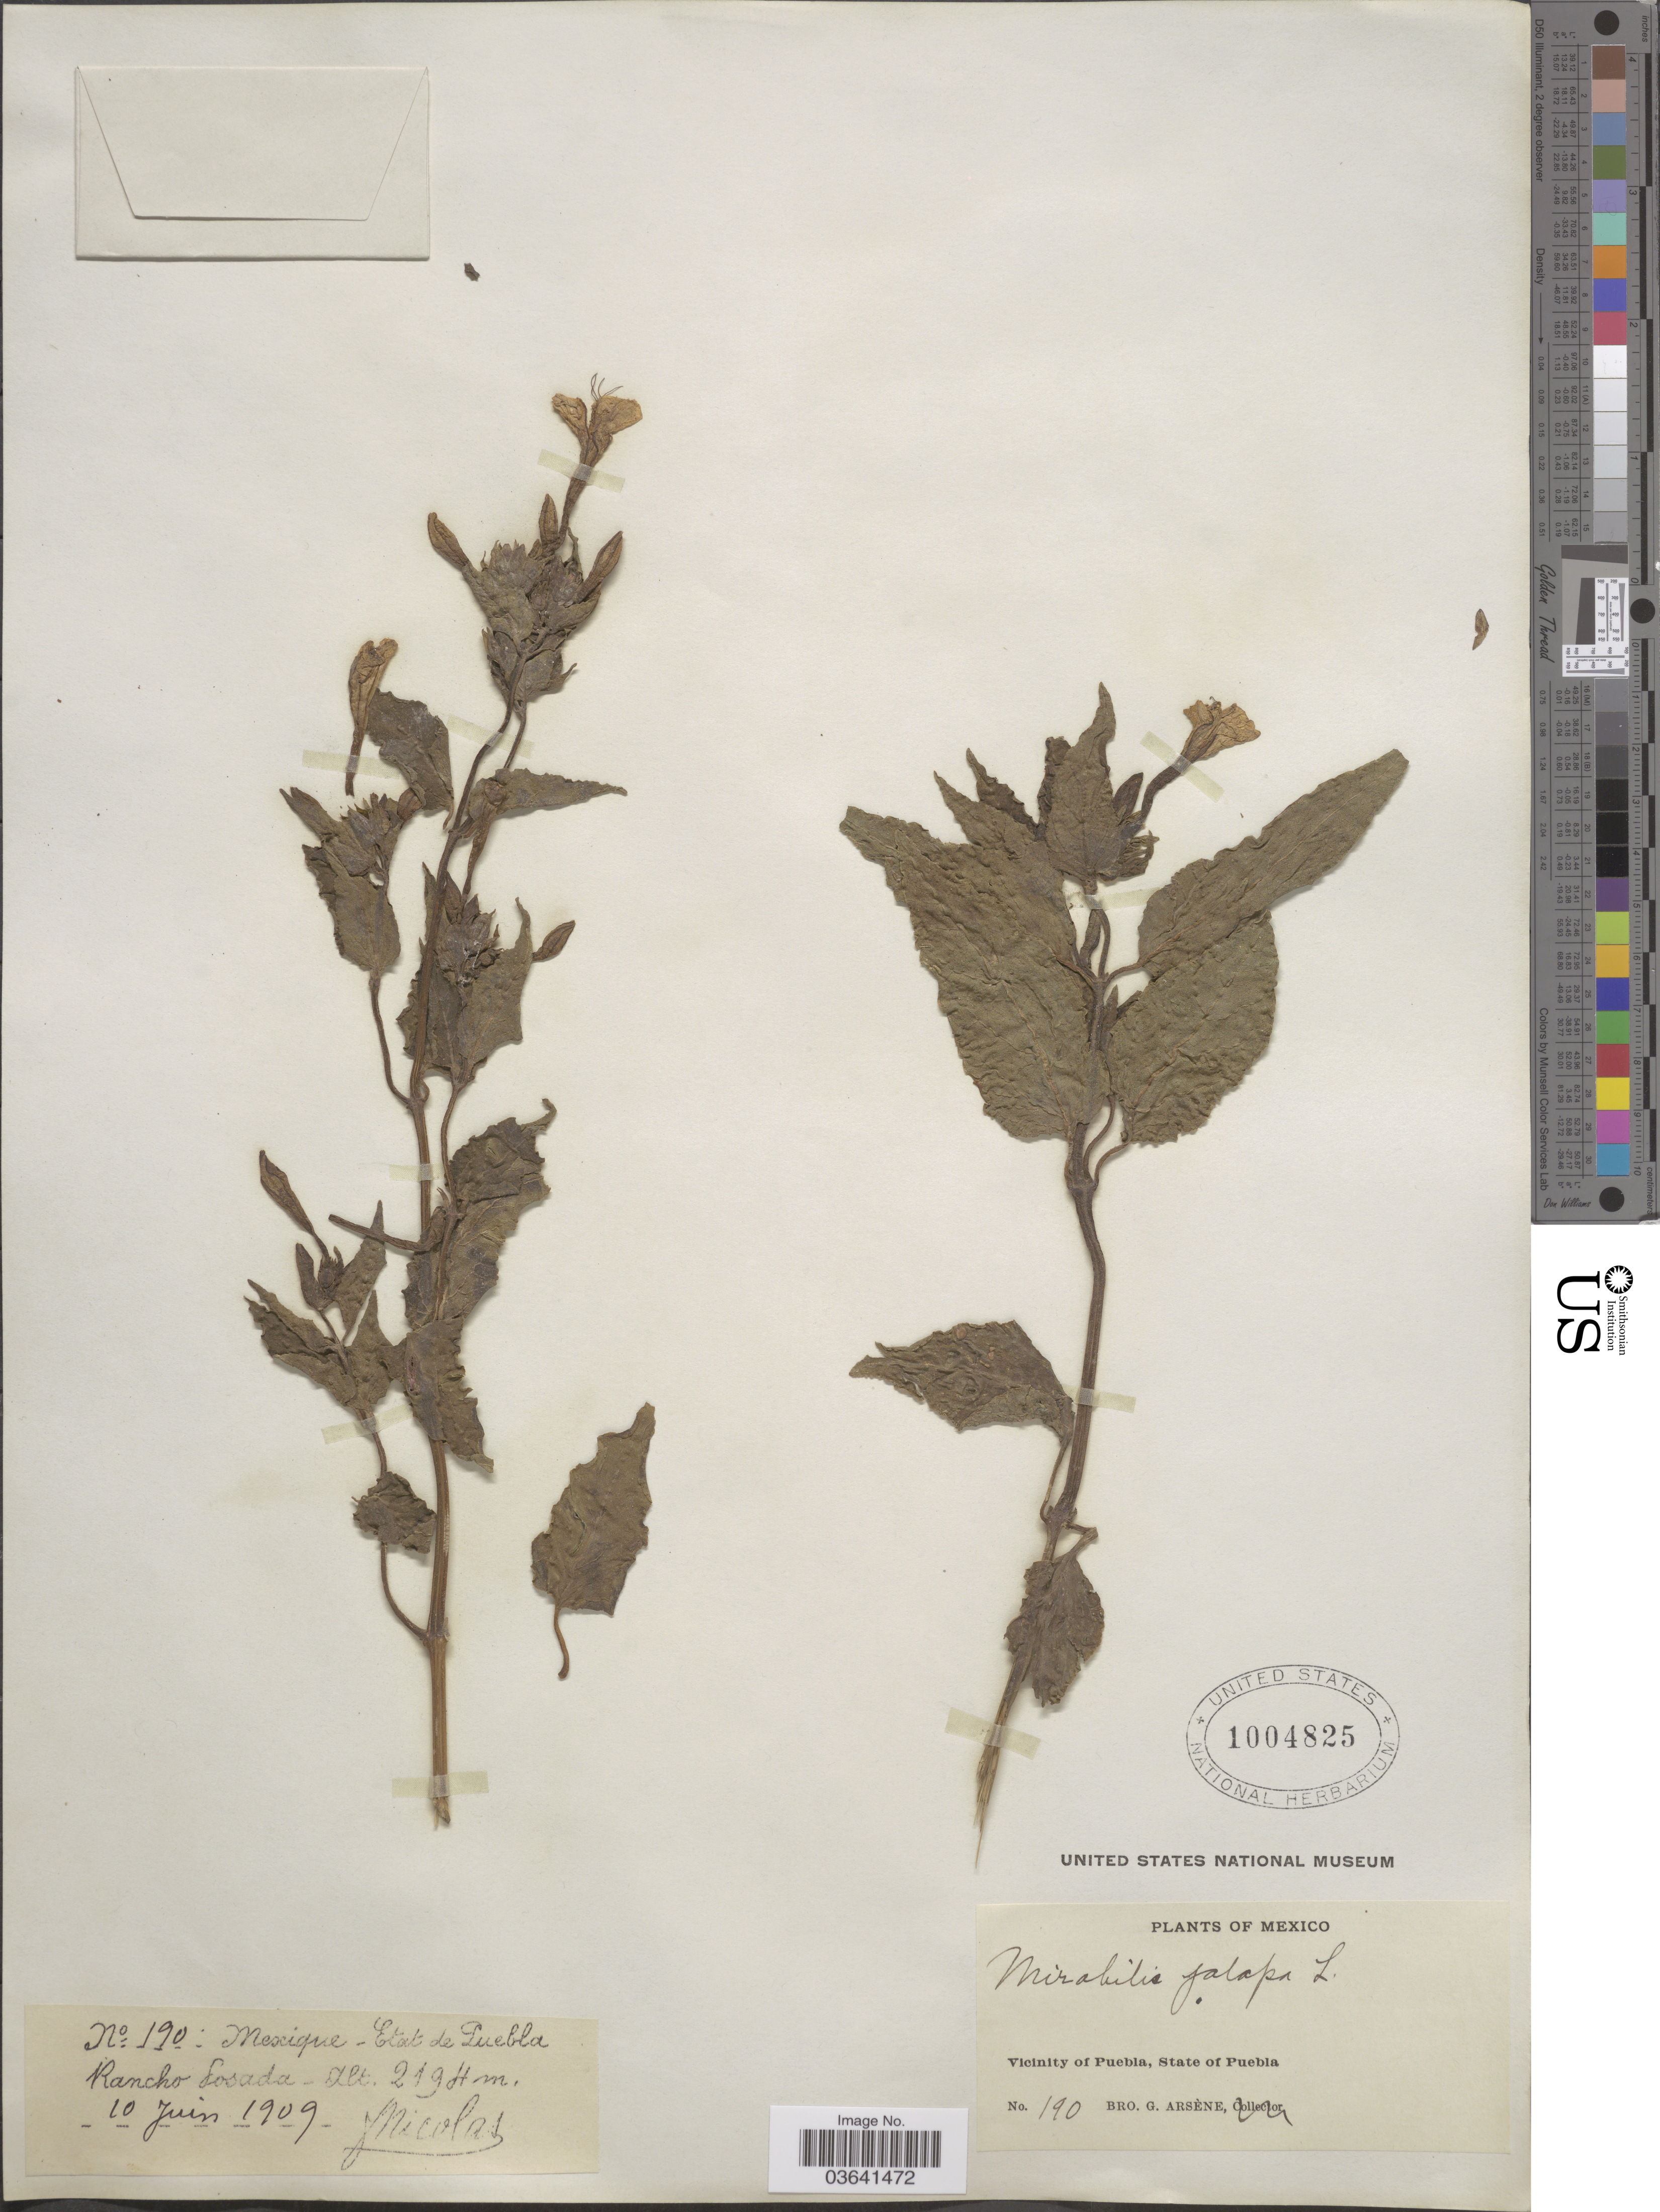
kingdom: Plantae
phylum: Tracheophyta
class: Magnoliopsida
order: Caryophyllales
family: Nyctaginaceae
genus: Mirabilis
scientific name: Mirabilis jalapa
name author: L.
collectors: F. Nicolas & Bro. G. Arsène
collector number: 190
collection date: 1909-06-10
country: Mexico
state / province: Puebla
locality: Rancho Posada. Vicinity of Puebla.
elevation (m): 2194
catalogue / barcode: US 1004825